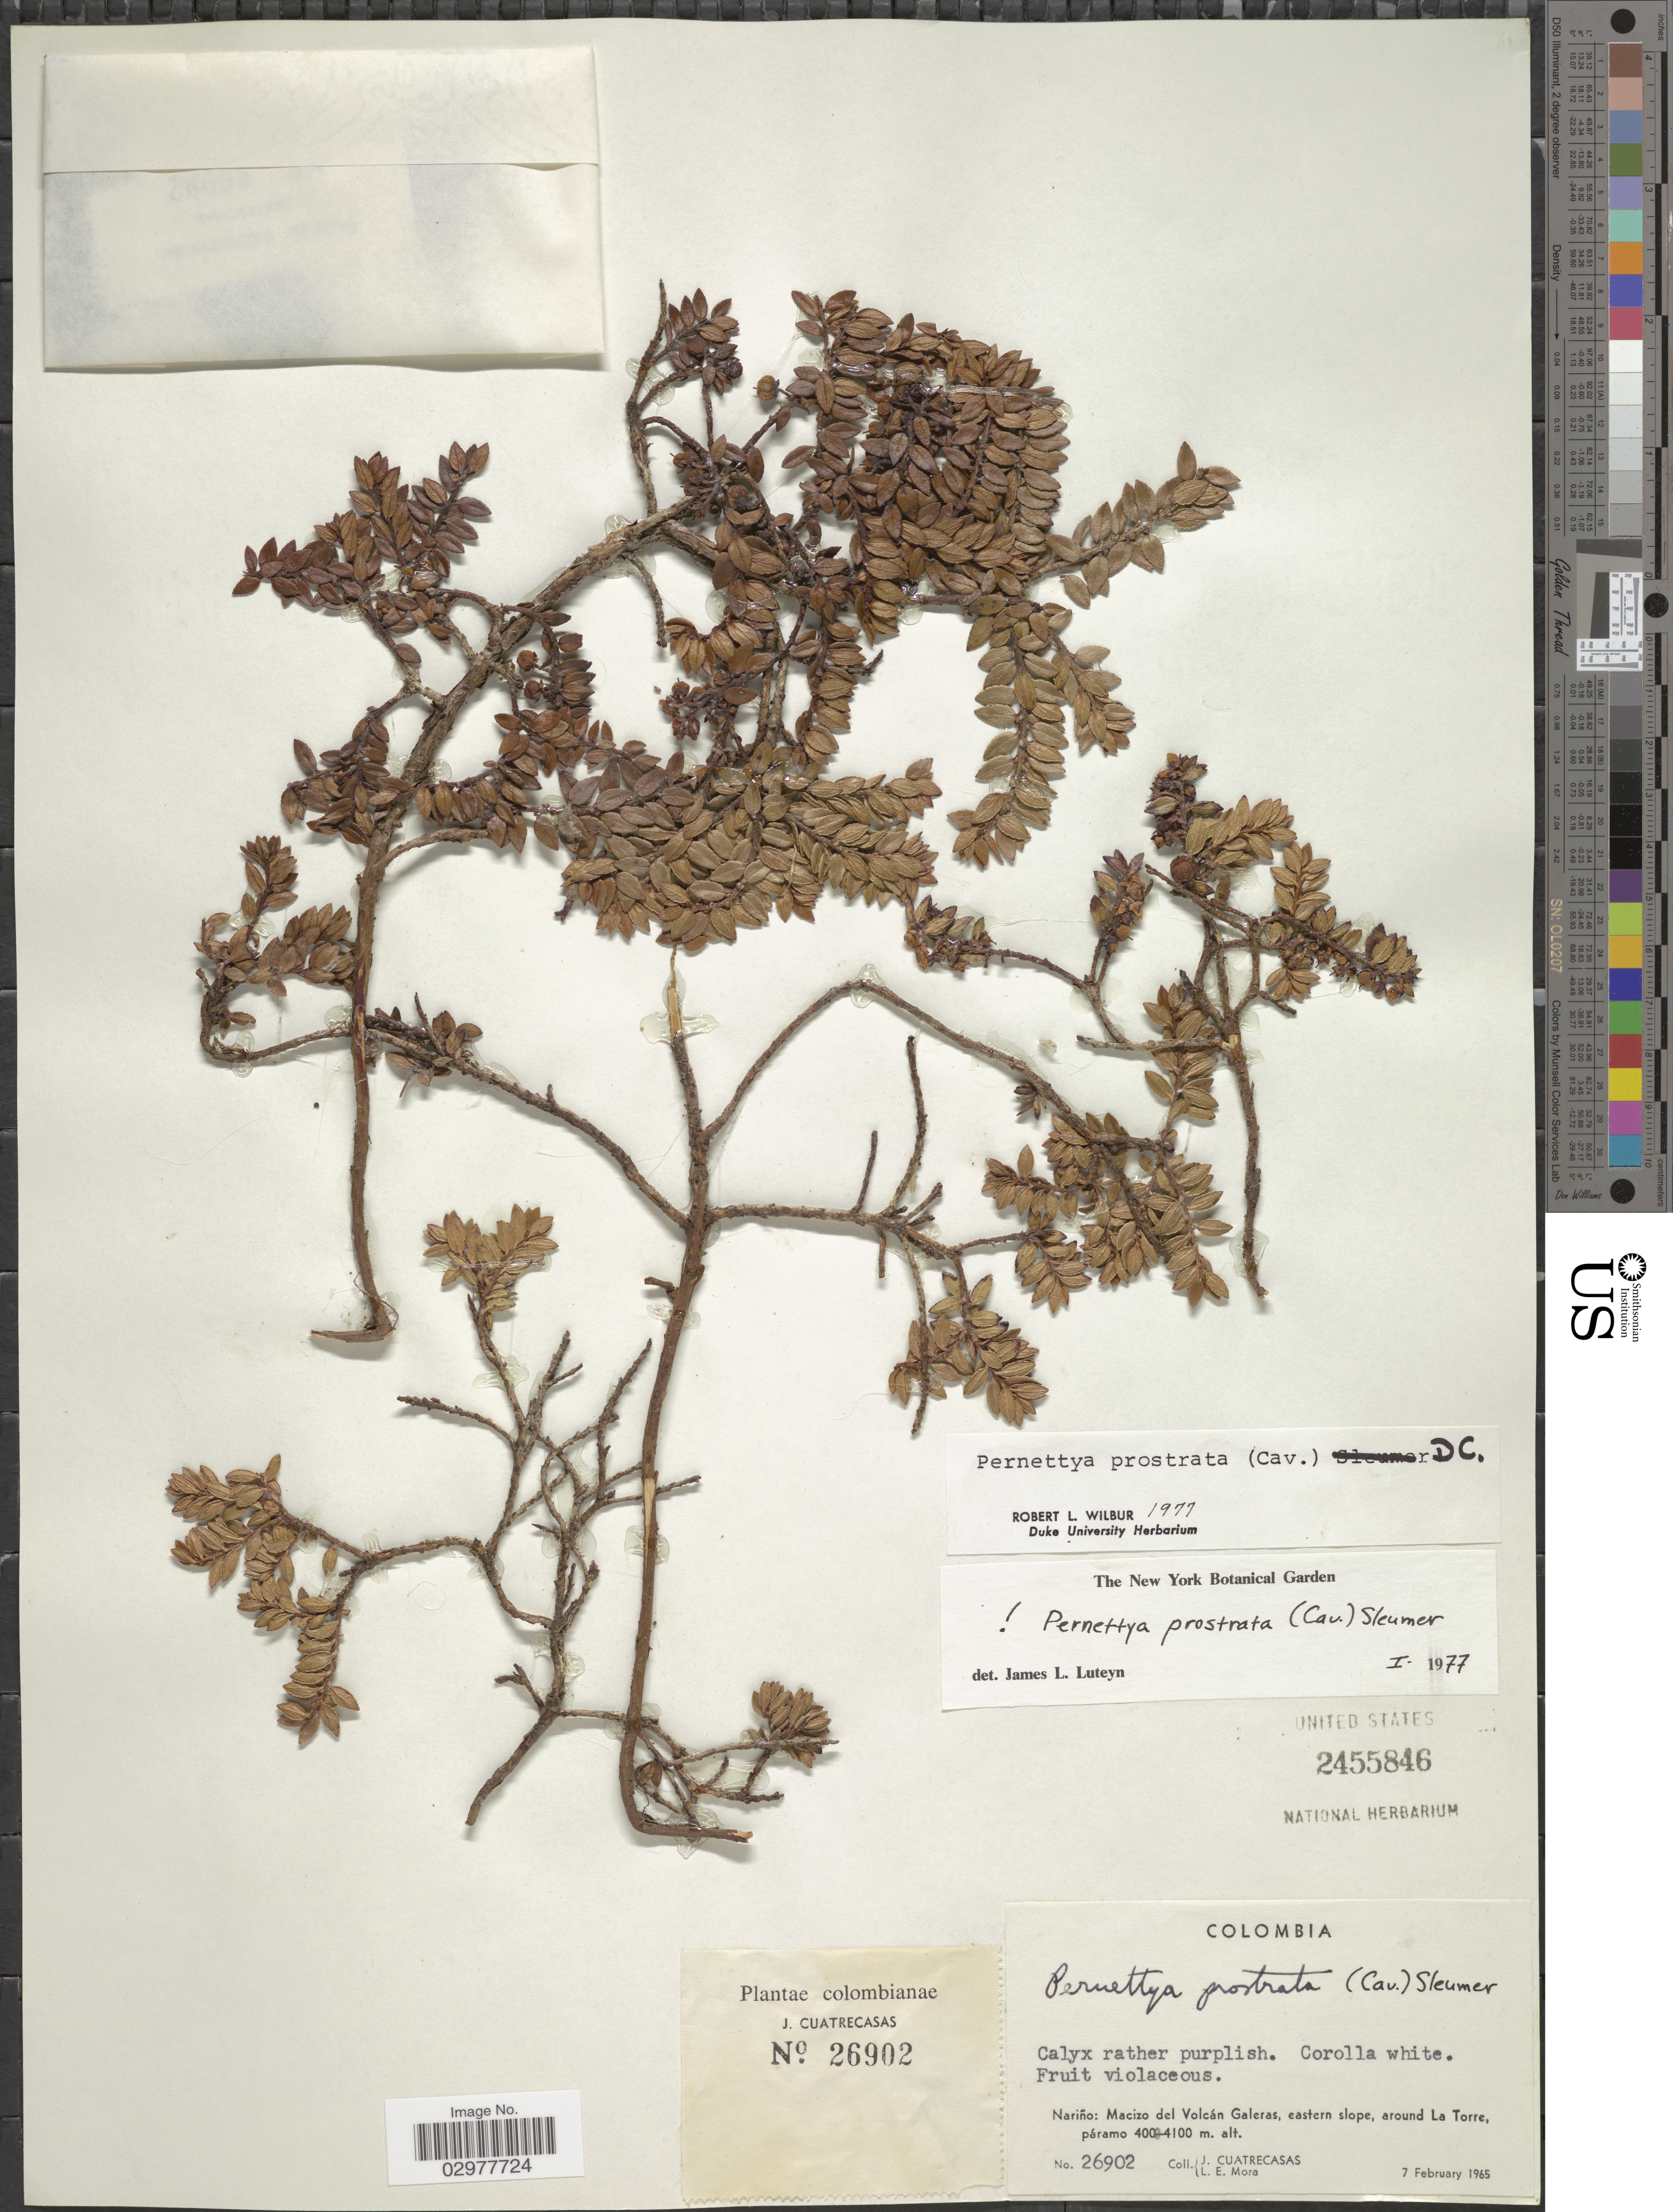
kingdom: Plantae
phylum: Tracheophyta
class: Magnoliopsida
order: Ericales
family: Ericaceae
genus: Pernettya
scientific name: Pernettya prostrata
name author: (Cav.) DC.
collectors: J. Cuatrecasas & L. Mora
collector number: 26902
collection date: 1965-02-07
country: Colombia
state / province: Nariño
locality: Macizo del Volcán Galeras, eastern slope, around La Torre, páramo.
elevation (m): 4000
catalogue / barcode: US 2455846